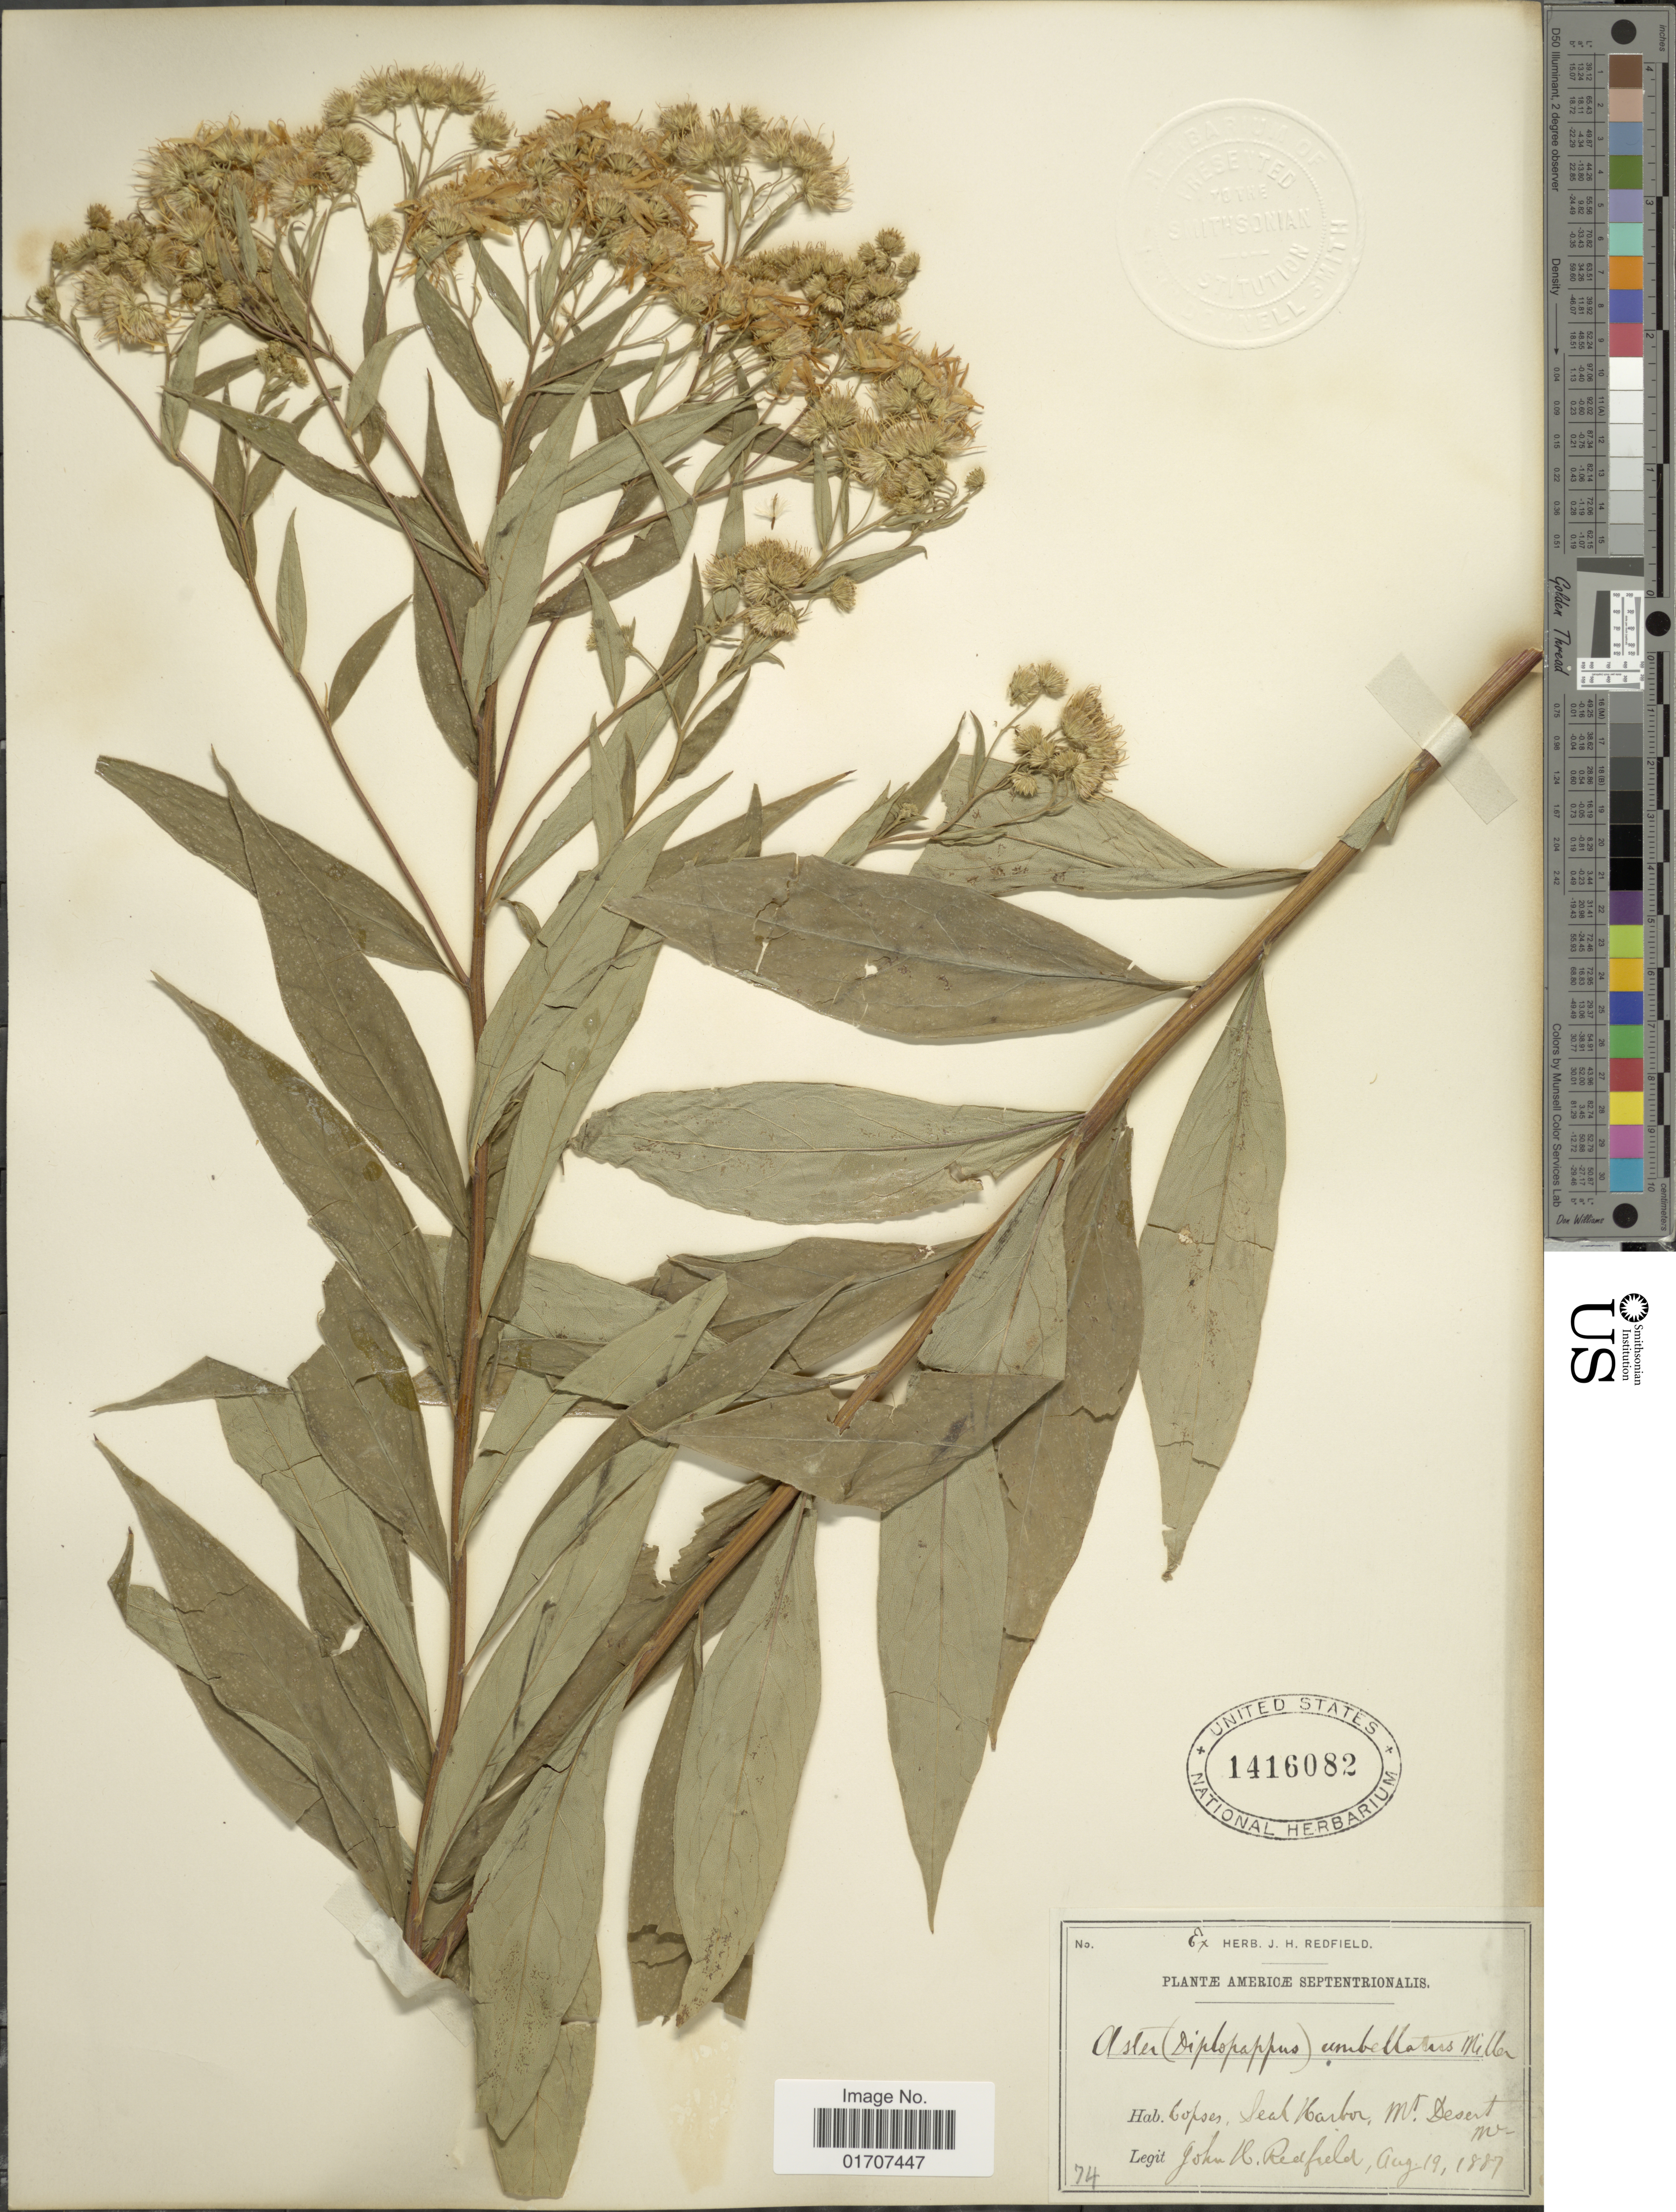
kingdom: Plantae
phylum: Tracheophyta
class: Magnoliopsida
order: Asterales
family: Asteraceae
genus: Doellingeria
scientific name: Doellingeria umbellata var. umbellata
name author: Nees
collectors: J. Redfield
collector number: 74?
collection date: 1887-08-19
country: United States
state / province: Maine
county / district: Hancock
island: Mt. Desert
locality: Copes, Seal Harbor, Mt. Desert.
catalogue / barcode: US 1416082